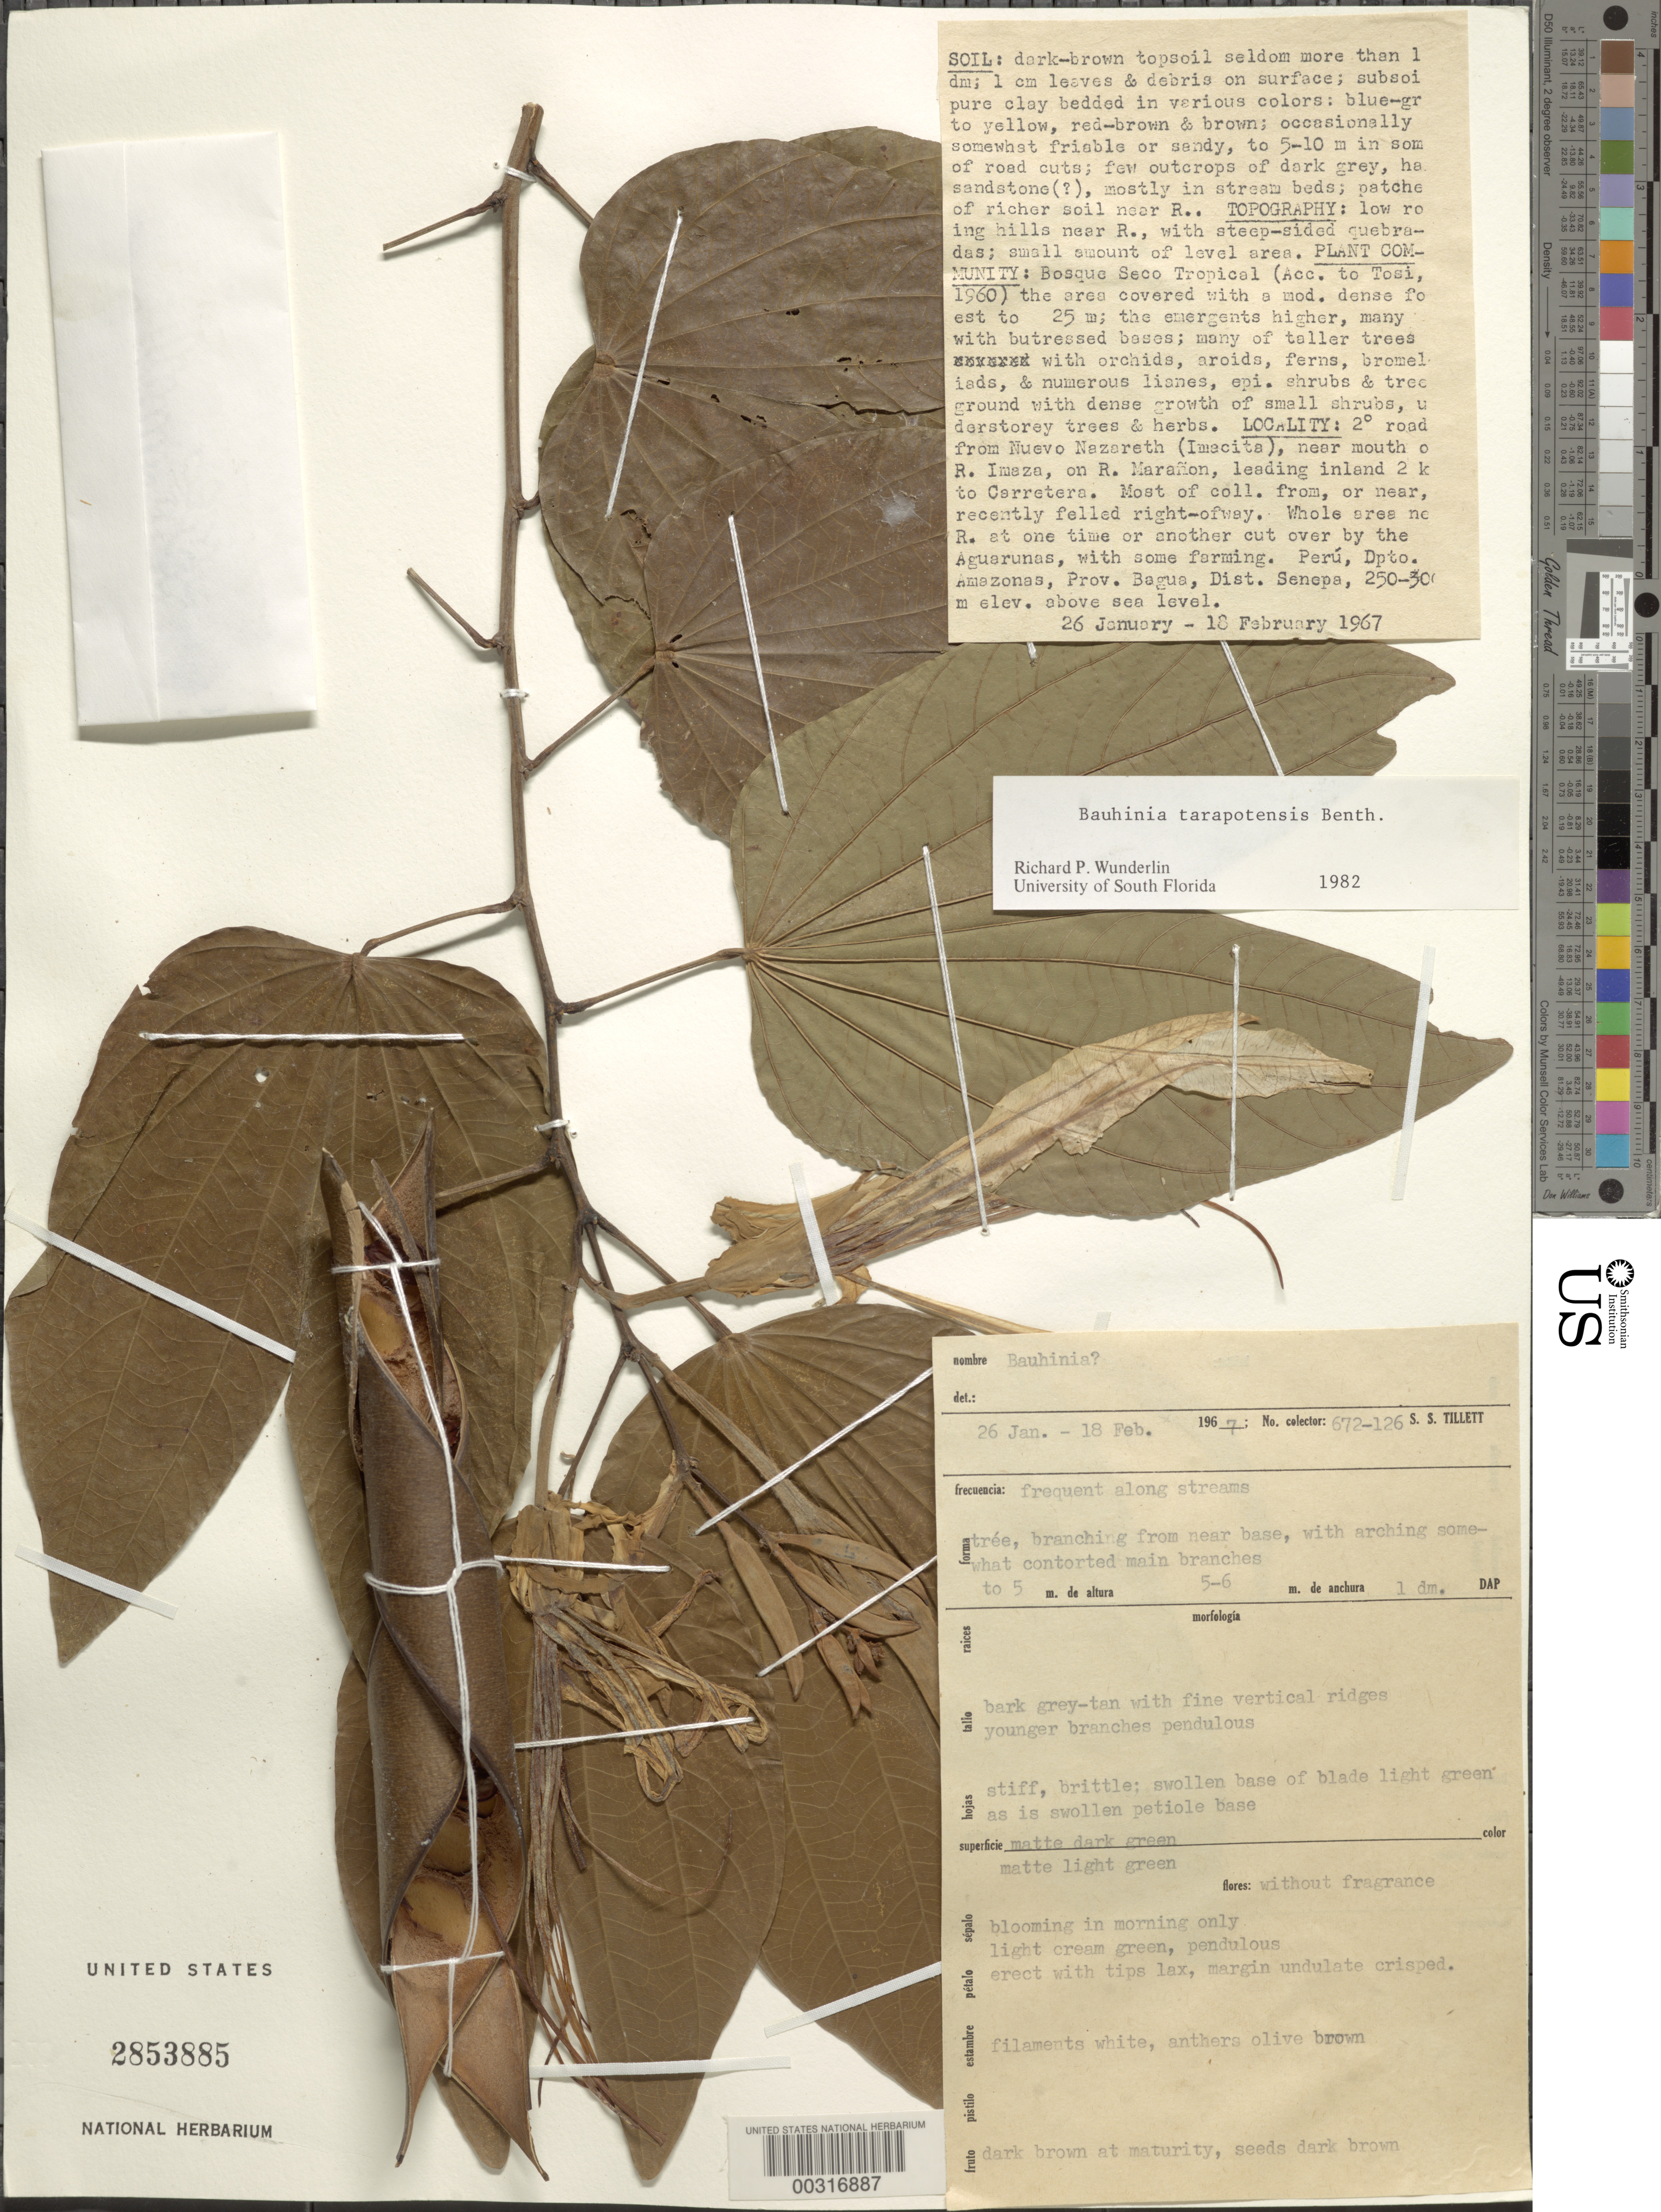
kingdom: Plantae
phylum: Tracheophyta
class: Magnoliopsida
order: Fabales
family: Fabaceae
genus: Bauhinia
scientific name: Bauhinia tarapotensis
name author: Benth.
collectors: S. S. Tillett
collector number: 672-126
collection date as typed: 26 Jan 1967 to 18 Feb 1967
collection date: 1967-01-26/1967-02-18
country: Peru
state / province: Amazonas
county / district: Bagua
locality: Dist. Senepa; road from Nuevo Nazareth (Imacita) near mouth of Río Imaza, on Río Maranon, leading inland 2 m to Carretera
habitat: Tropical secondary forest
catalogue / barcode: US 2853885